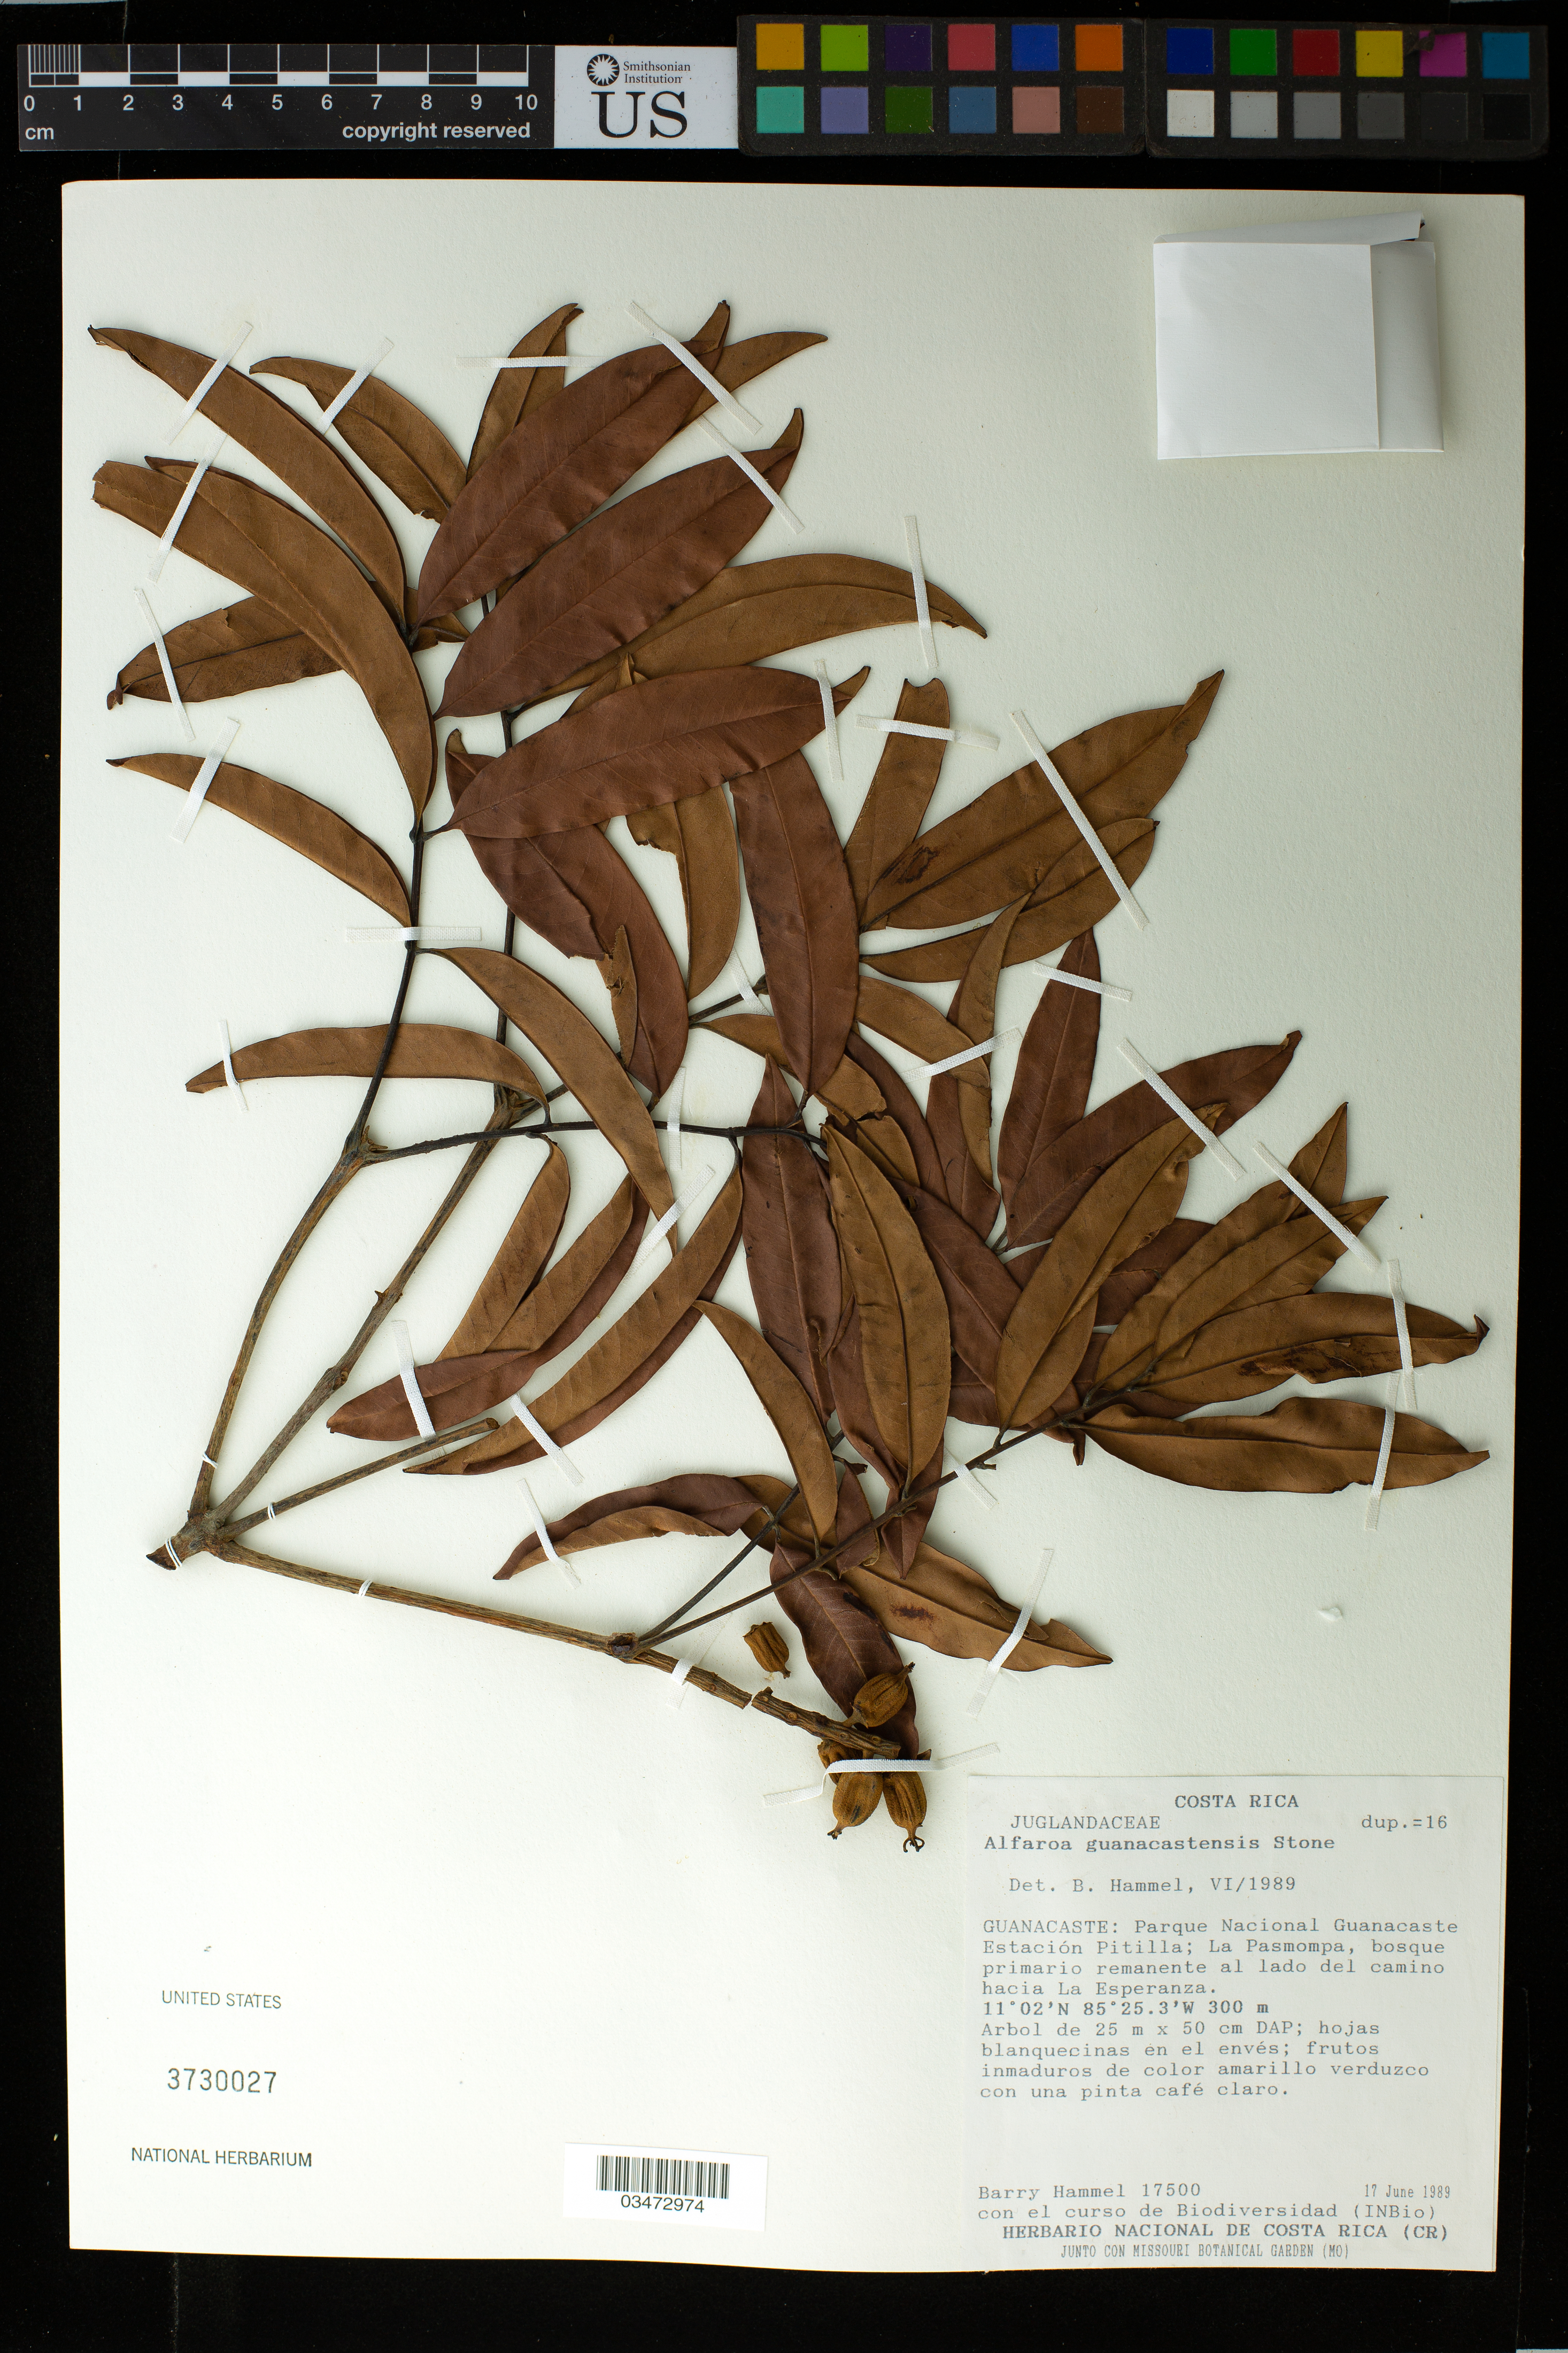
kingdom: Plantae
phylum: Tracheophyta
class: Magnoliopsida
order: Fagales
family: Juglandaceae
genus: Alfaroa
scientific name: Alfaroa guanacastensis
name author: D.E Stone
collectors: B. Hammel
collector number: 17500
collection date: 1989-06-17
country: Costa Rica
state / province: Guanacaste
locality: Parque Nacional Guanacaste Estacion Pitilla; La Pasmompa, bosque primario remanente al lado del camino hacia La Esperanza.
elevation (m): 300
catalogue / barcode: US 3730027